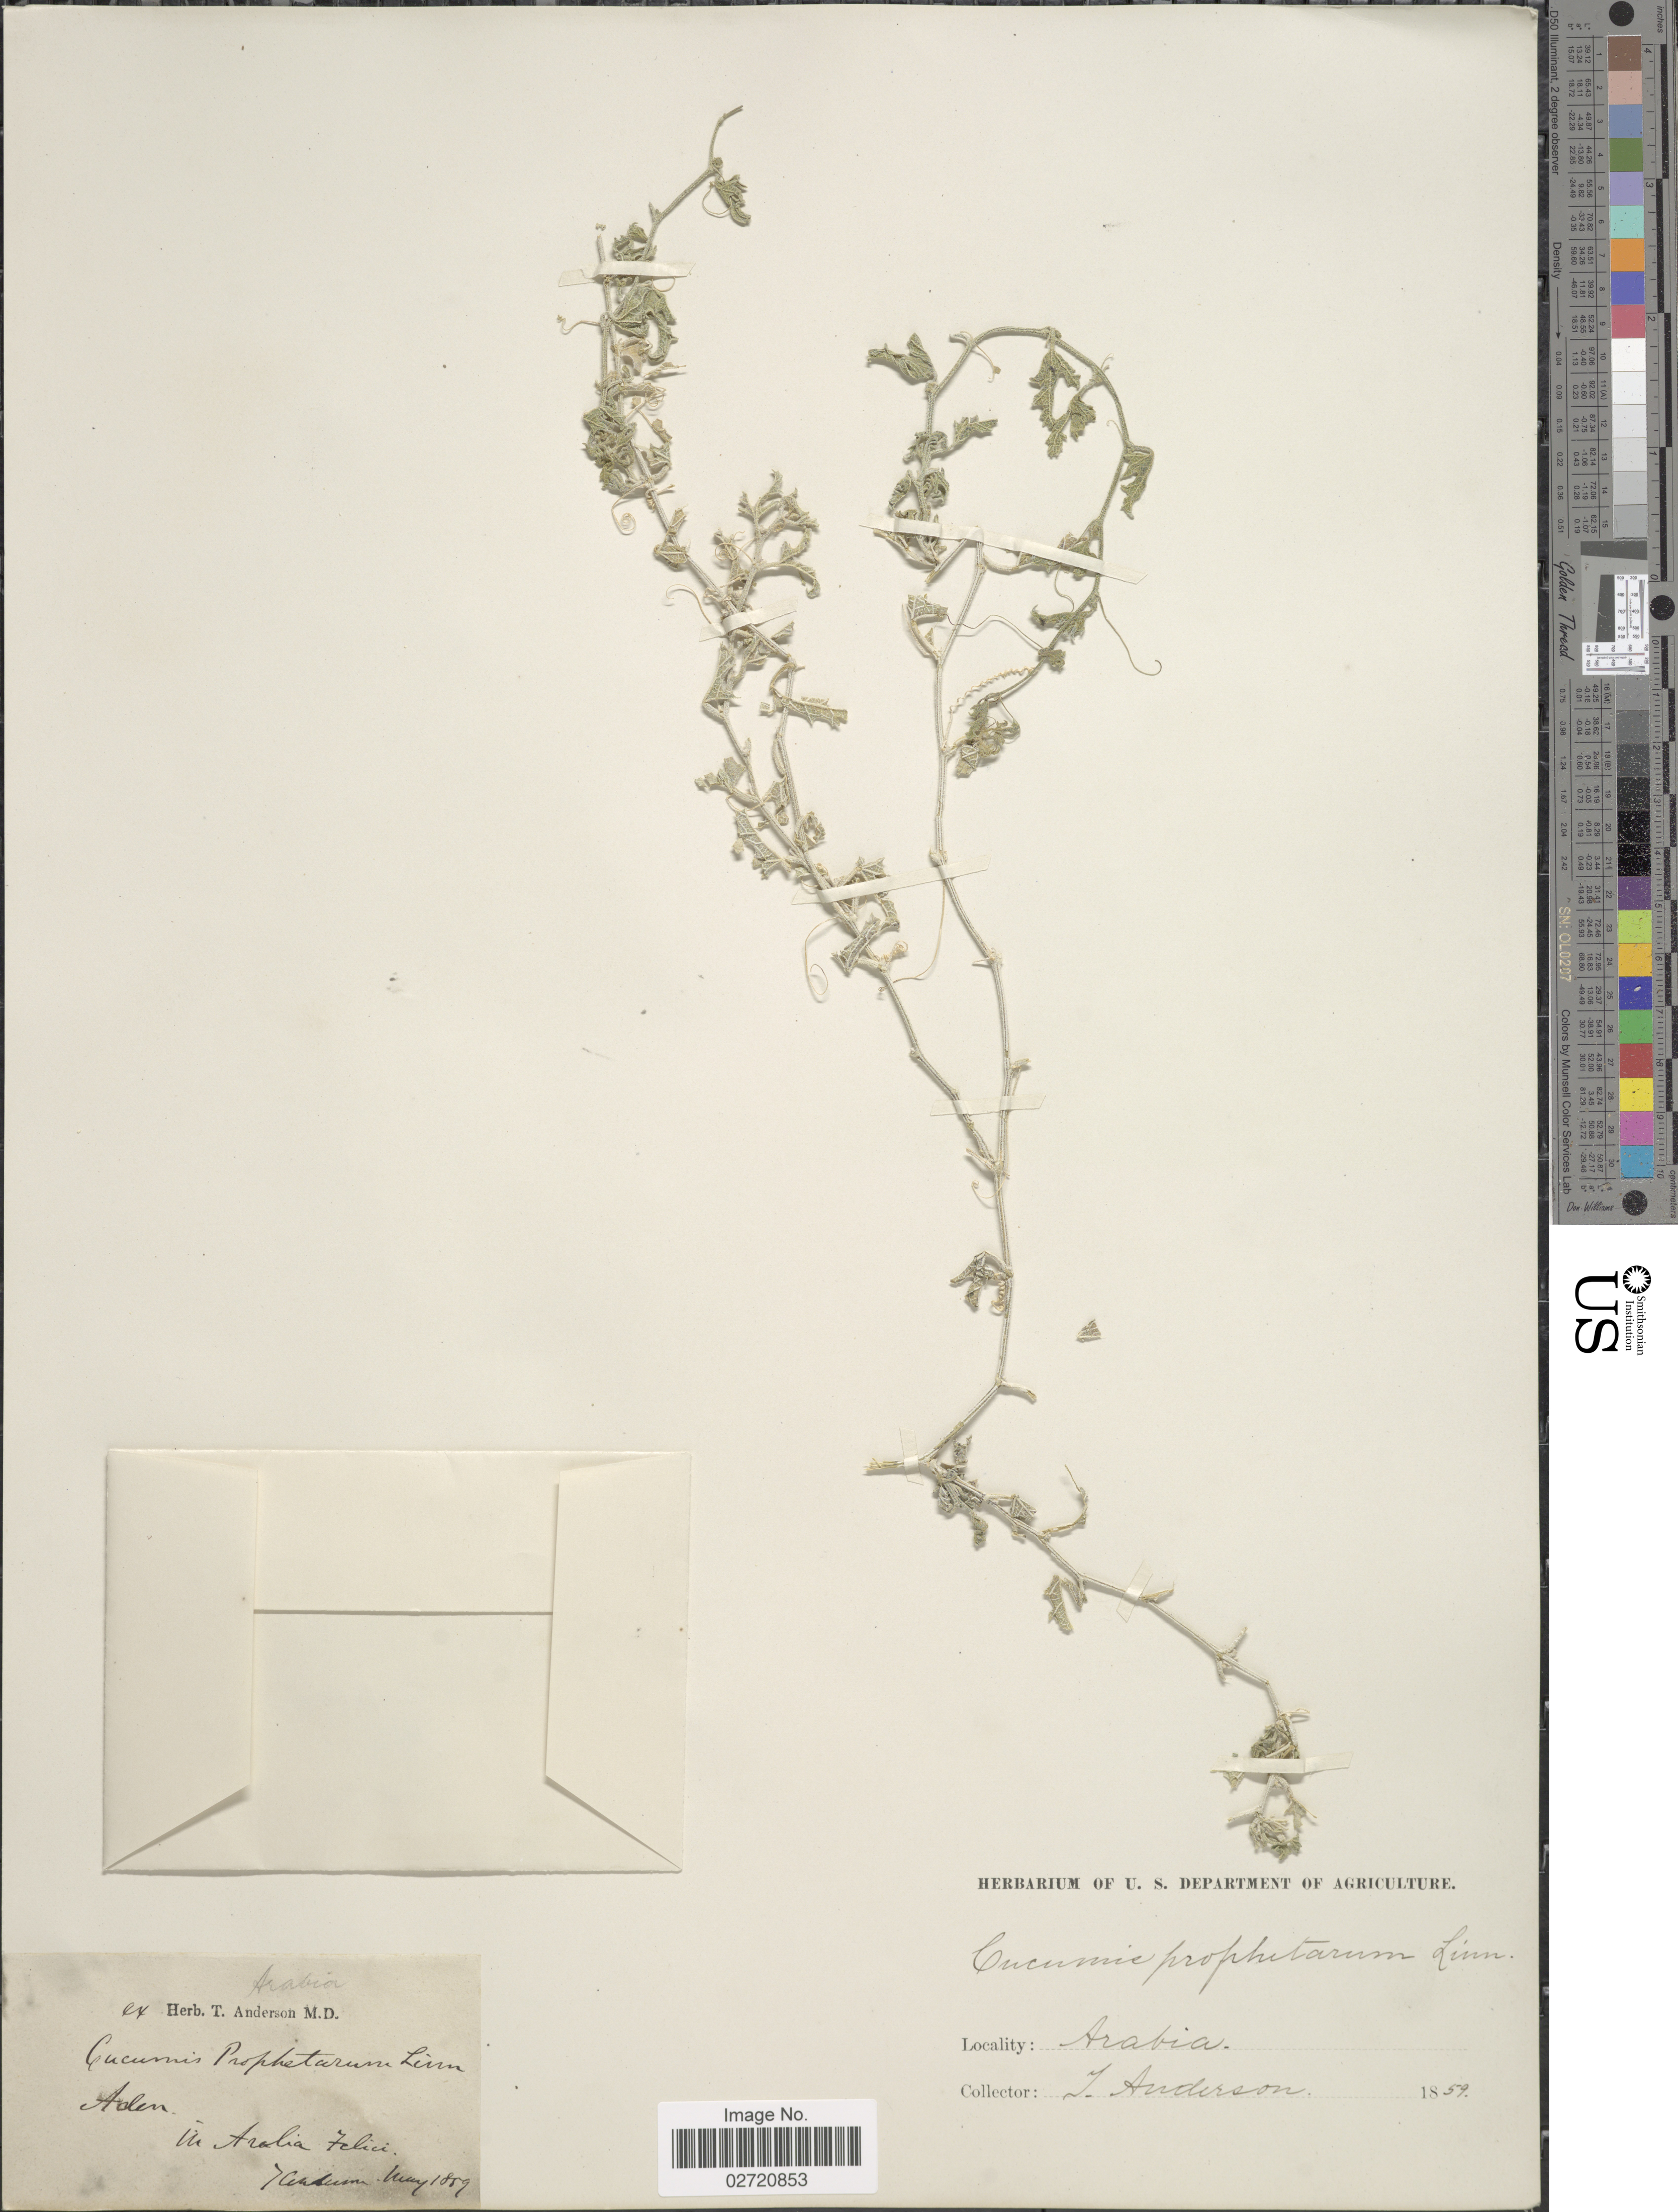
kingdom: Plantae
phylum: Tracheophyta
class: Magnoliopsida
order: Cucurbitales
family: Cucurbitaceae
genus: Cucumis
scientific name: Cucumis prophetarum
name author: L.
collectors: T. Anderson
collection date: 1859-05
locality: Aden, in Arabia Felici